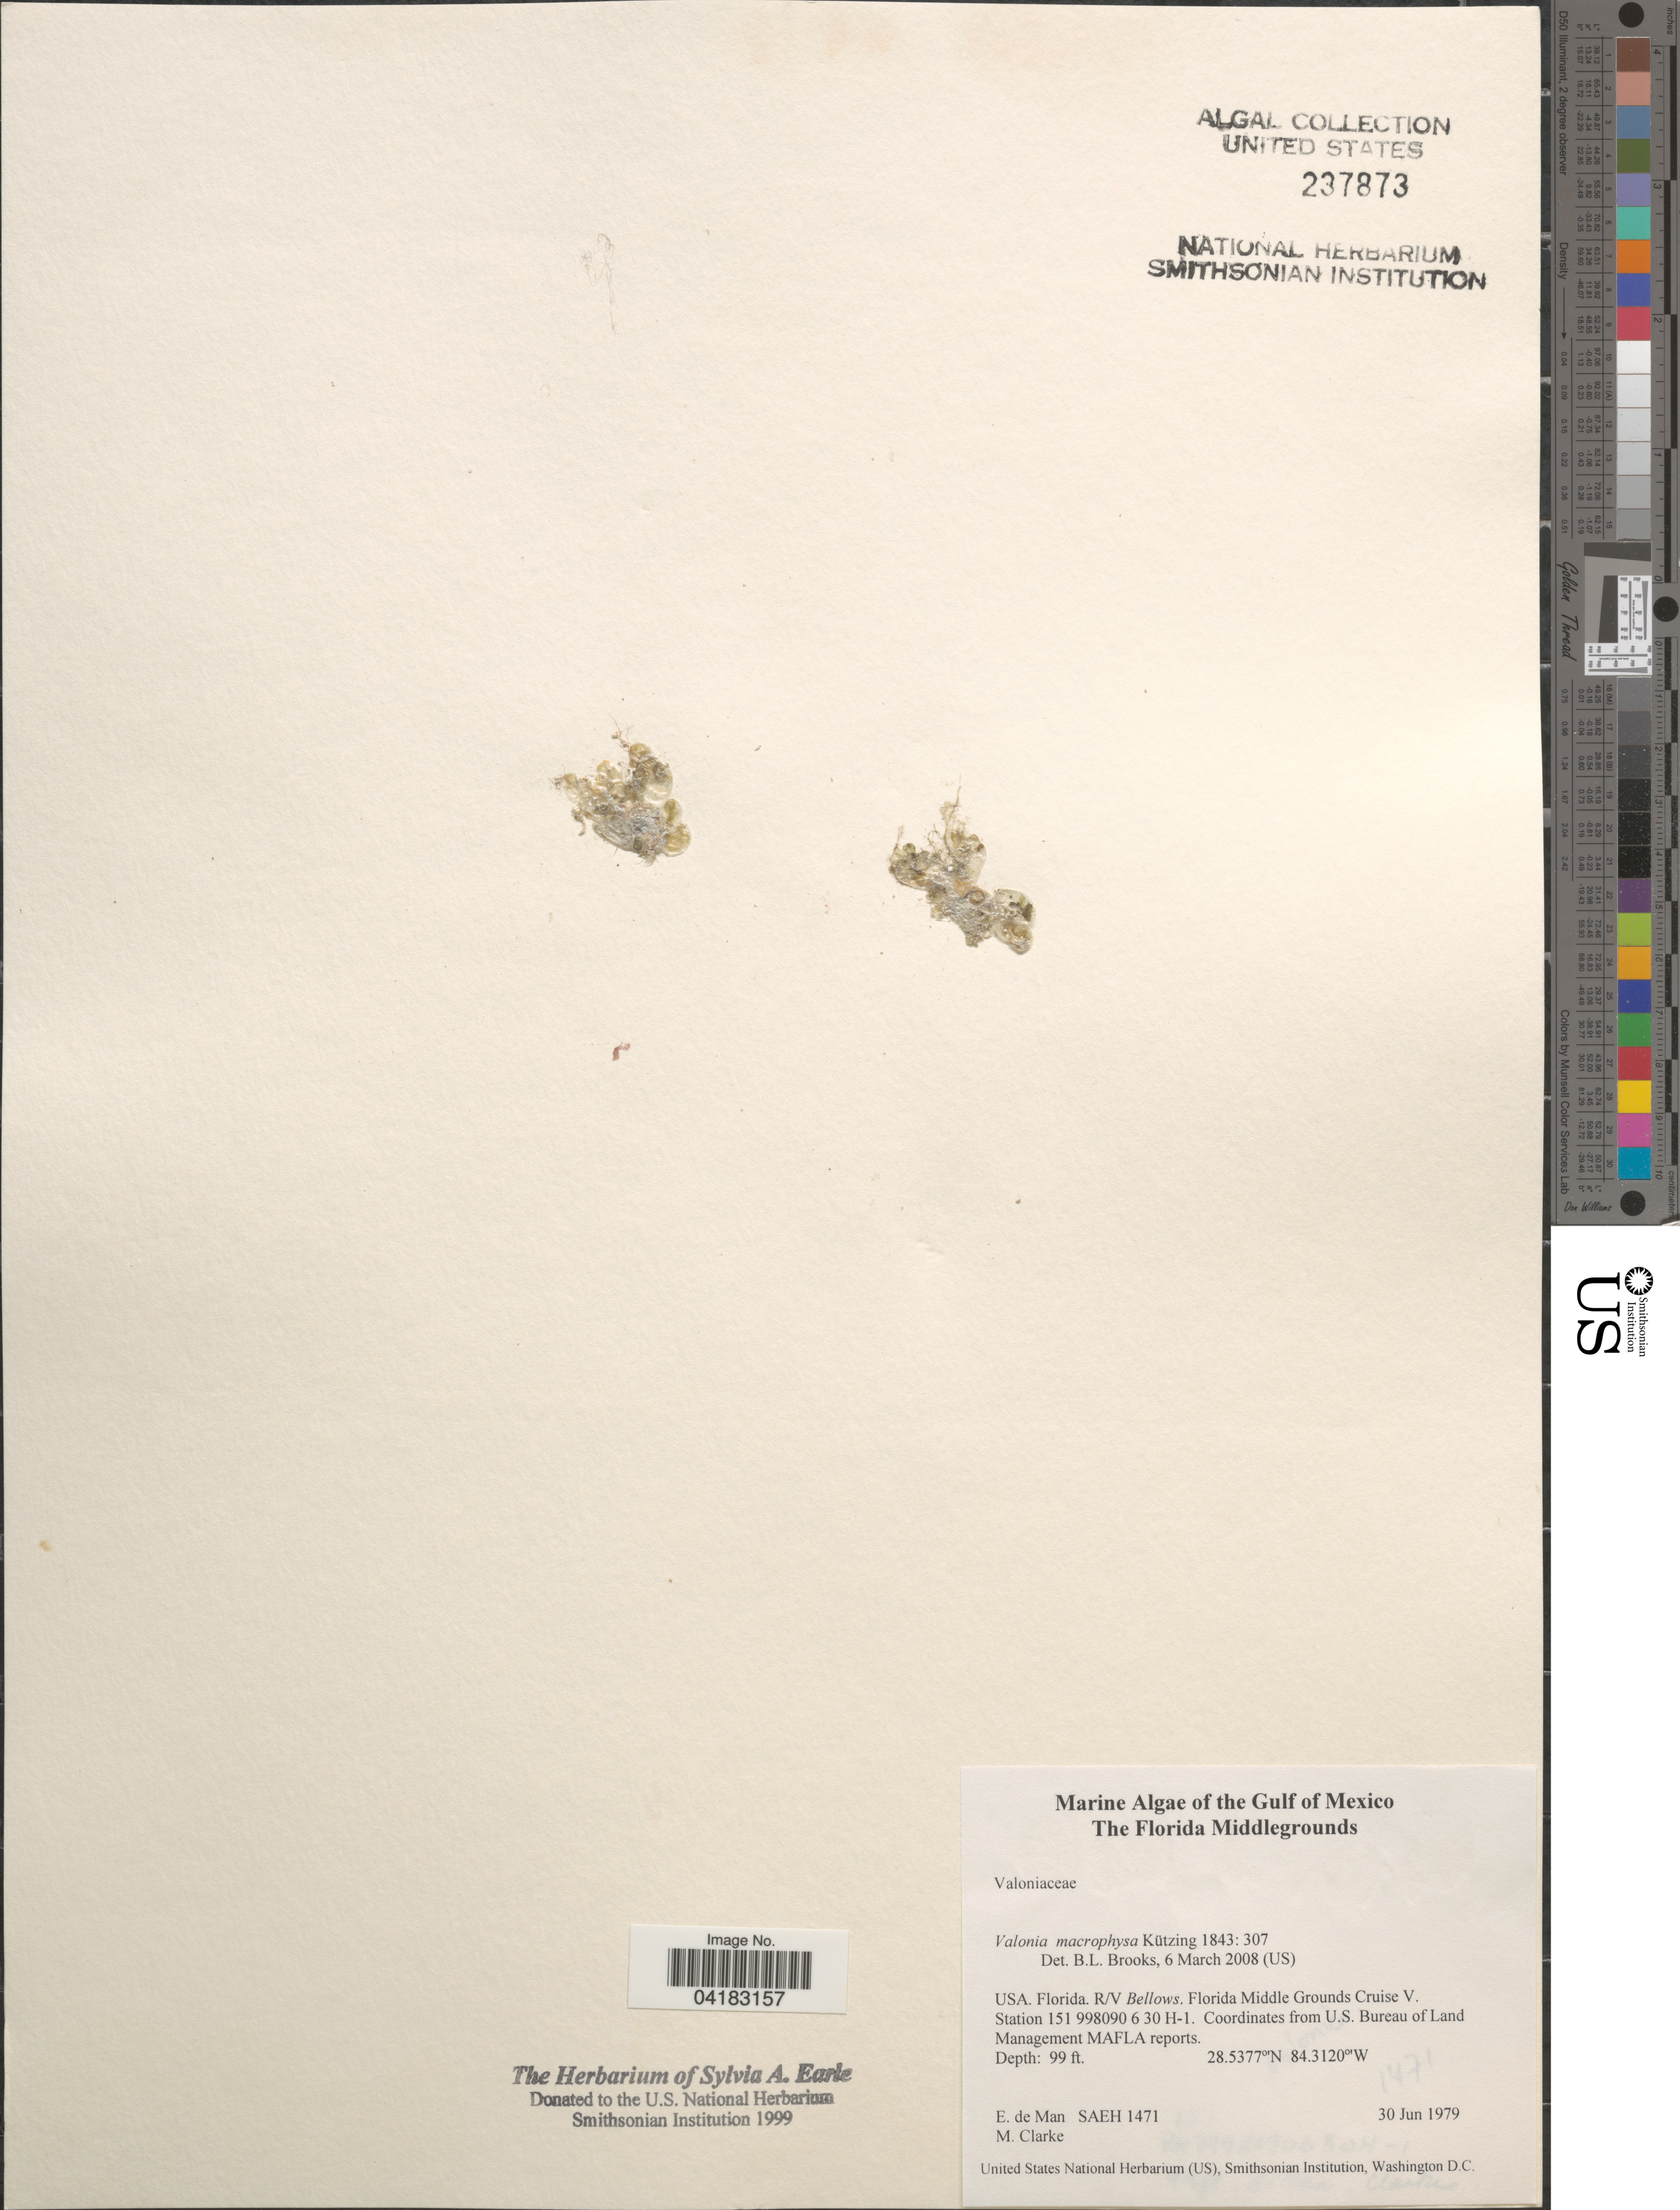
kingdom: Plantae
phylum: Chlorophyta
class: Ulvophyceae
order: Siphonocladales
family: Valoniaceae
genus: Valonia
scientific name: Valonia macrophysa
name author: Kütz.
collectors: E. de Man & M. Clarke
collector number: SAEH1471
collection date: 1979-06-30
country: United States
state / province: Florida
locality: Gulf of Mexico. R/V Bellows. Florida Middle Grounds Cruise V. Station 151 998090 6 30 H-1.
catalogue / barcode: US 237873